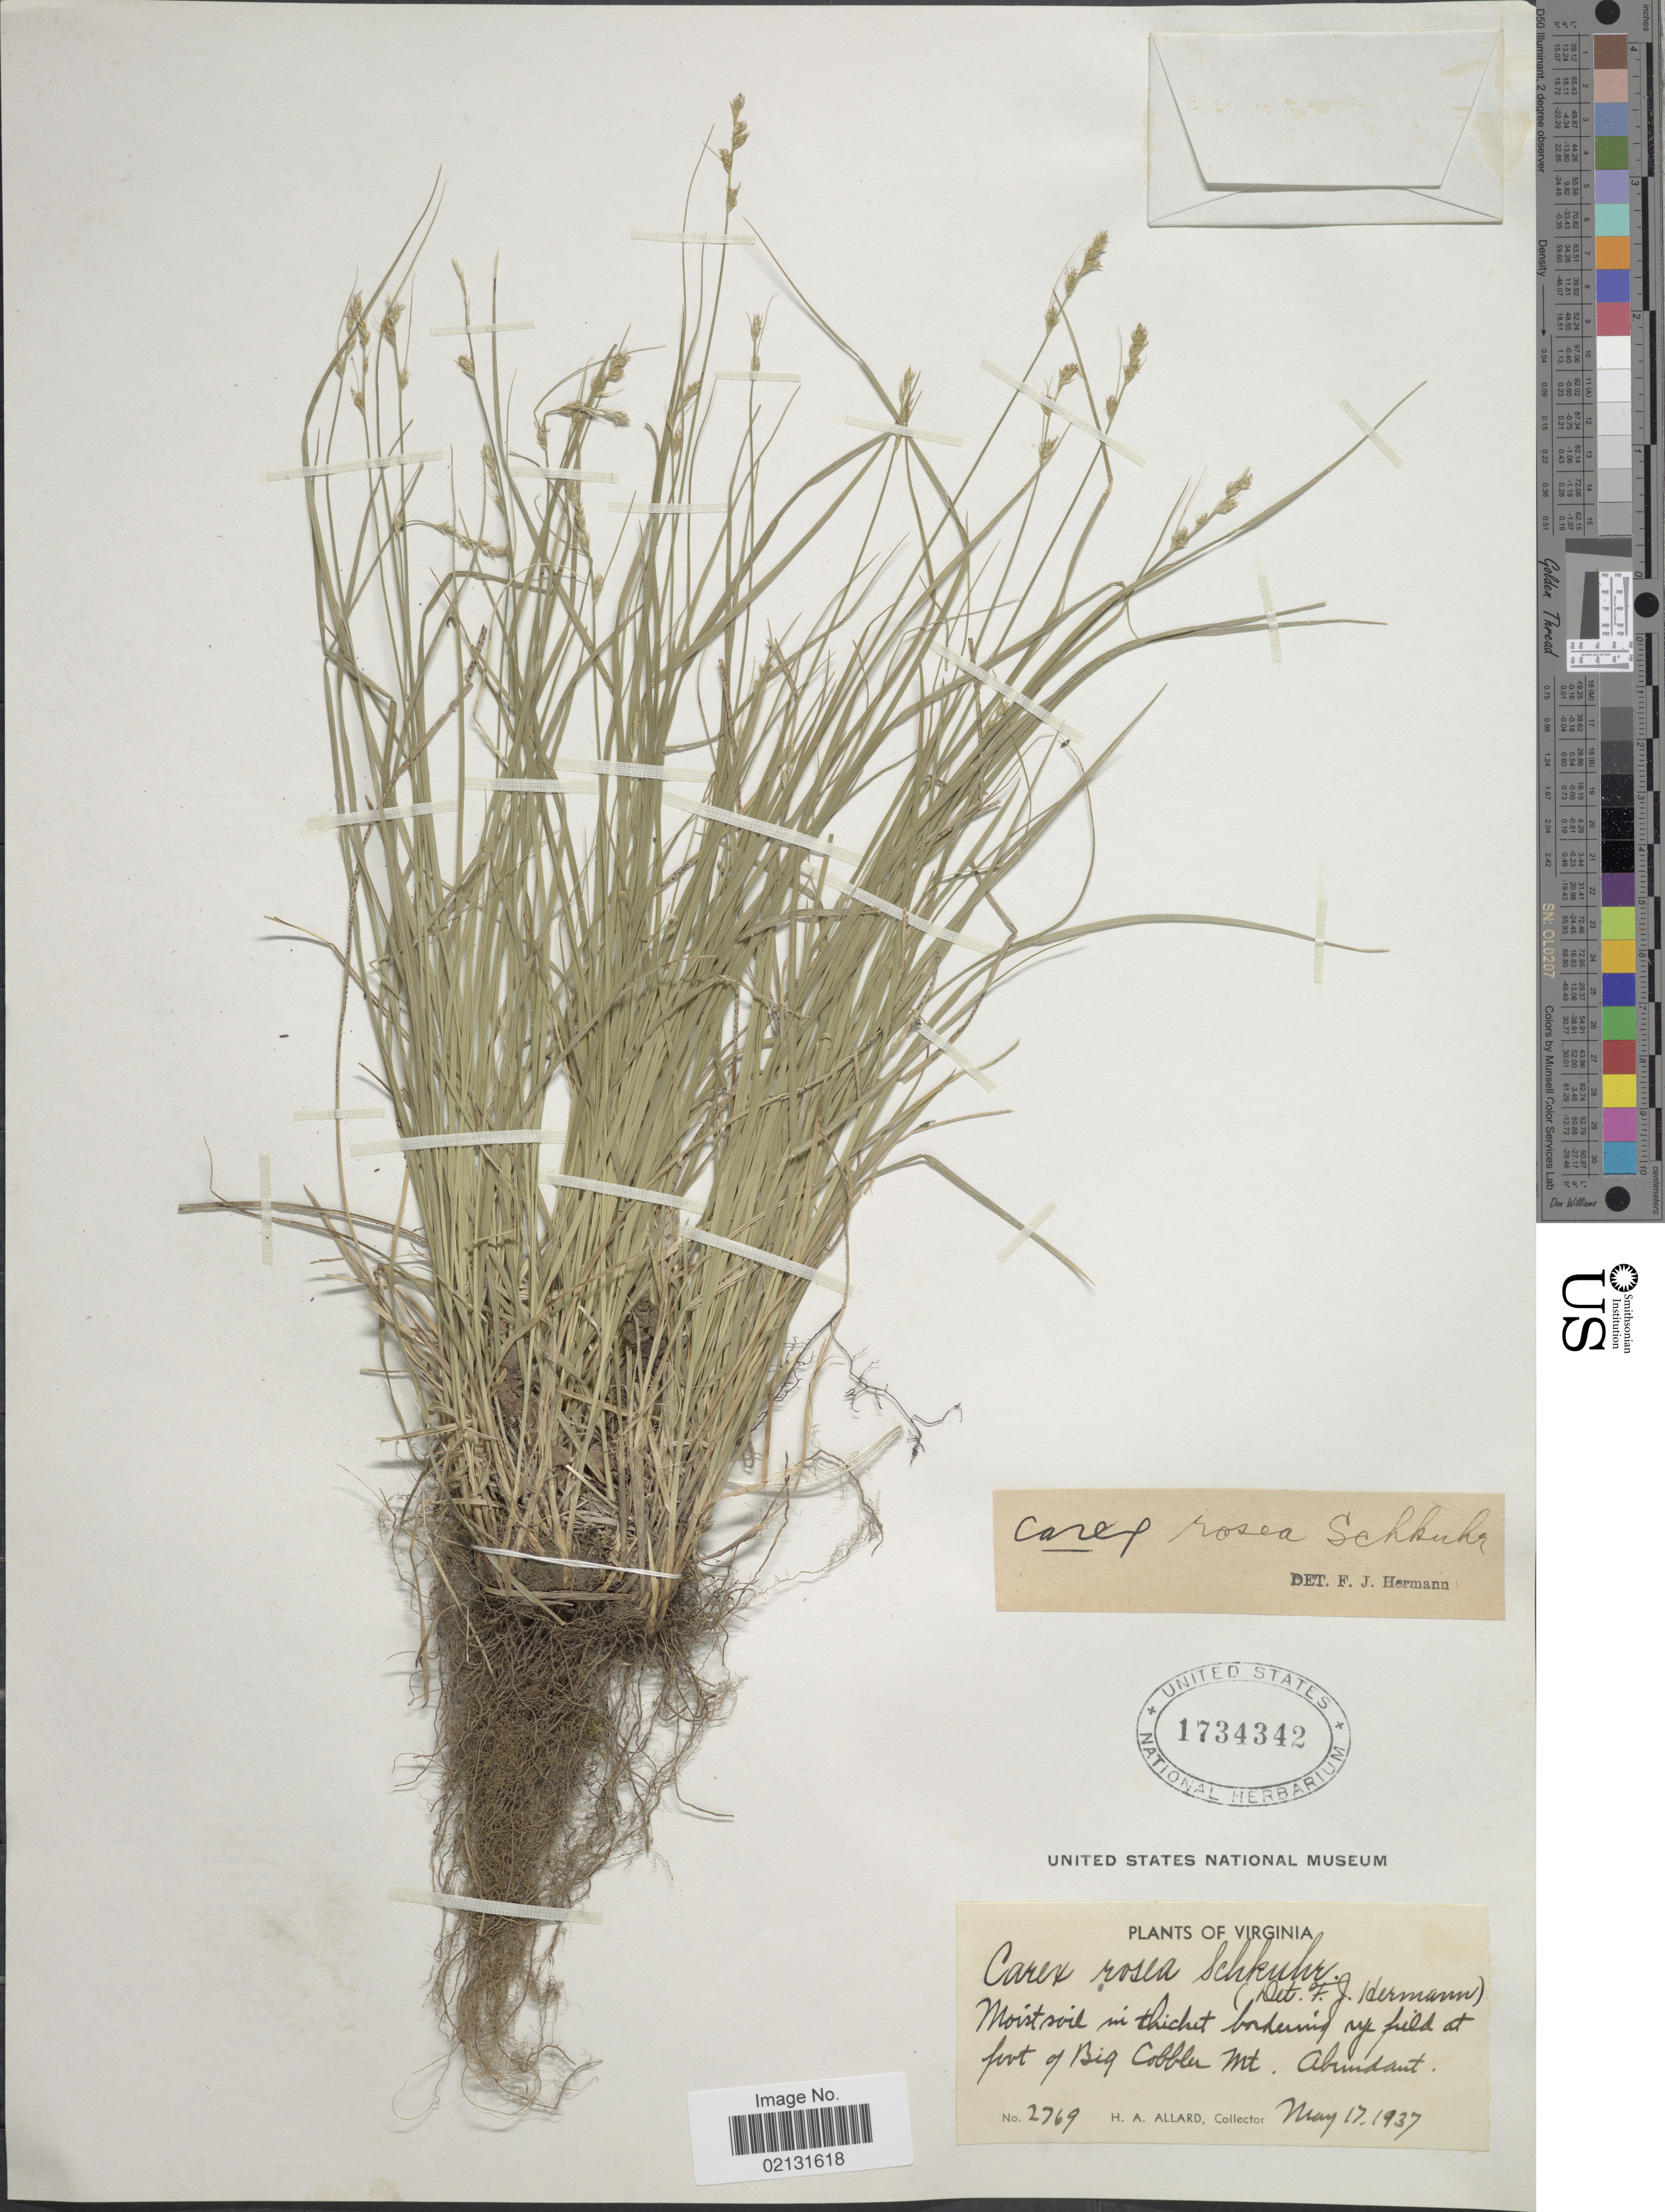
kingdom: Plantae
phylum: Tracheophyta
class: Liliopsida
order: Poales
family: Cyperaceae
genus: Carex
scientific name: Carex rosea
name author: Willd.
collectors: H. A. Allard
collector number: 2769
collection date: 1937-05-17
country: United States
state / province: Virginia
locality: In thicket bordering up field at foot of Big Cobbler Mt.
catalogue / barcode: US 1734342